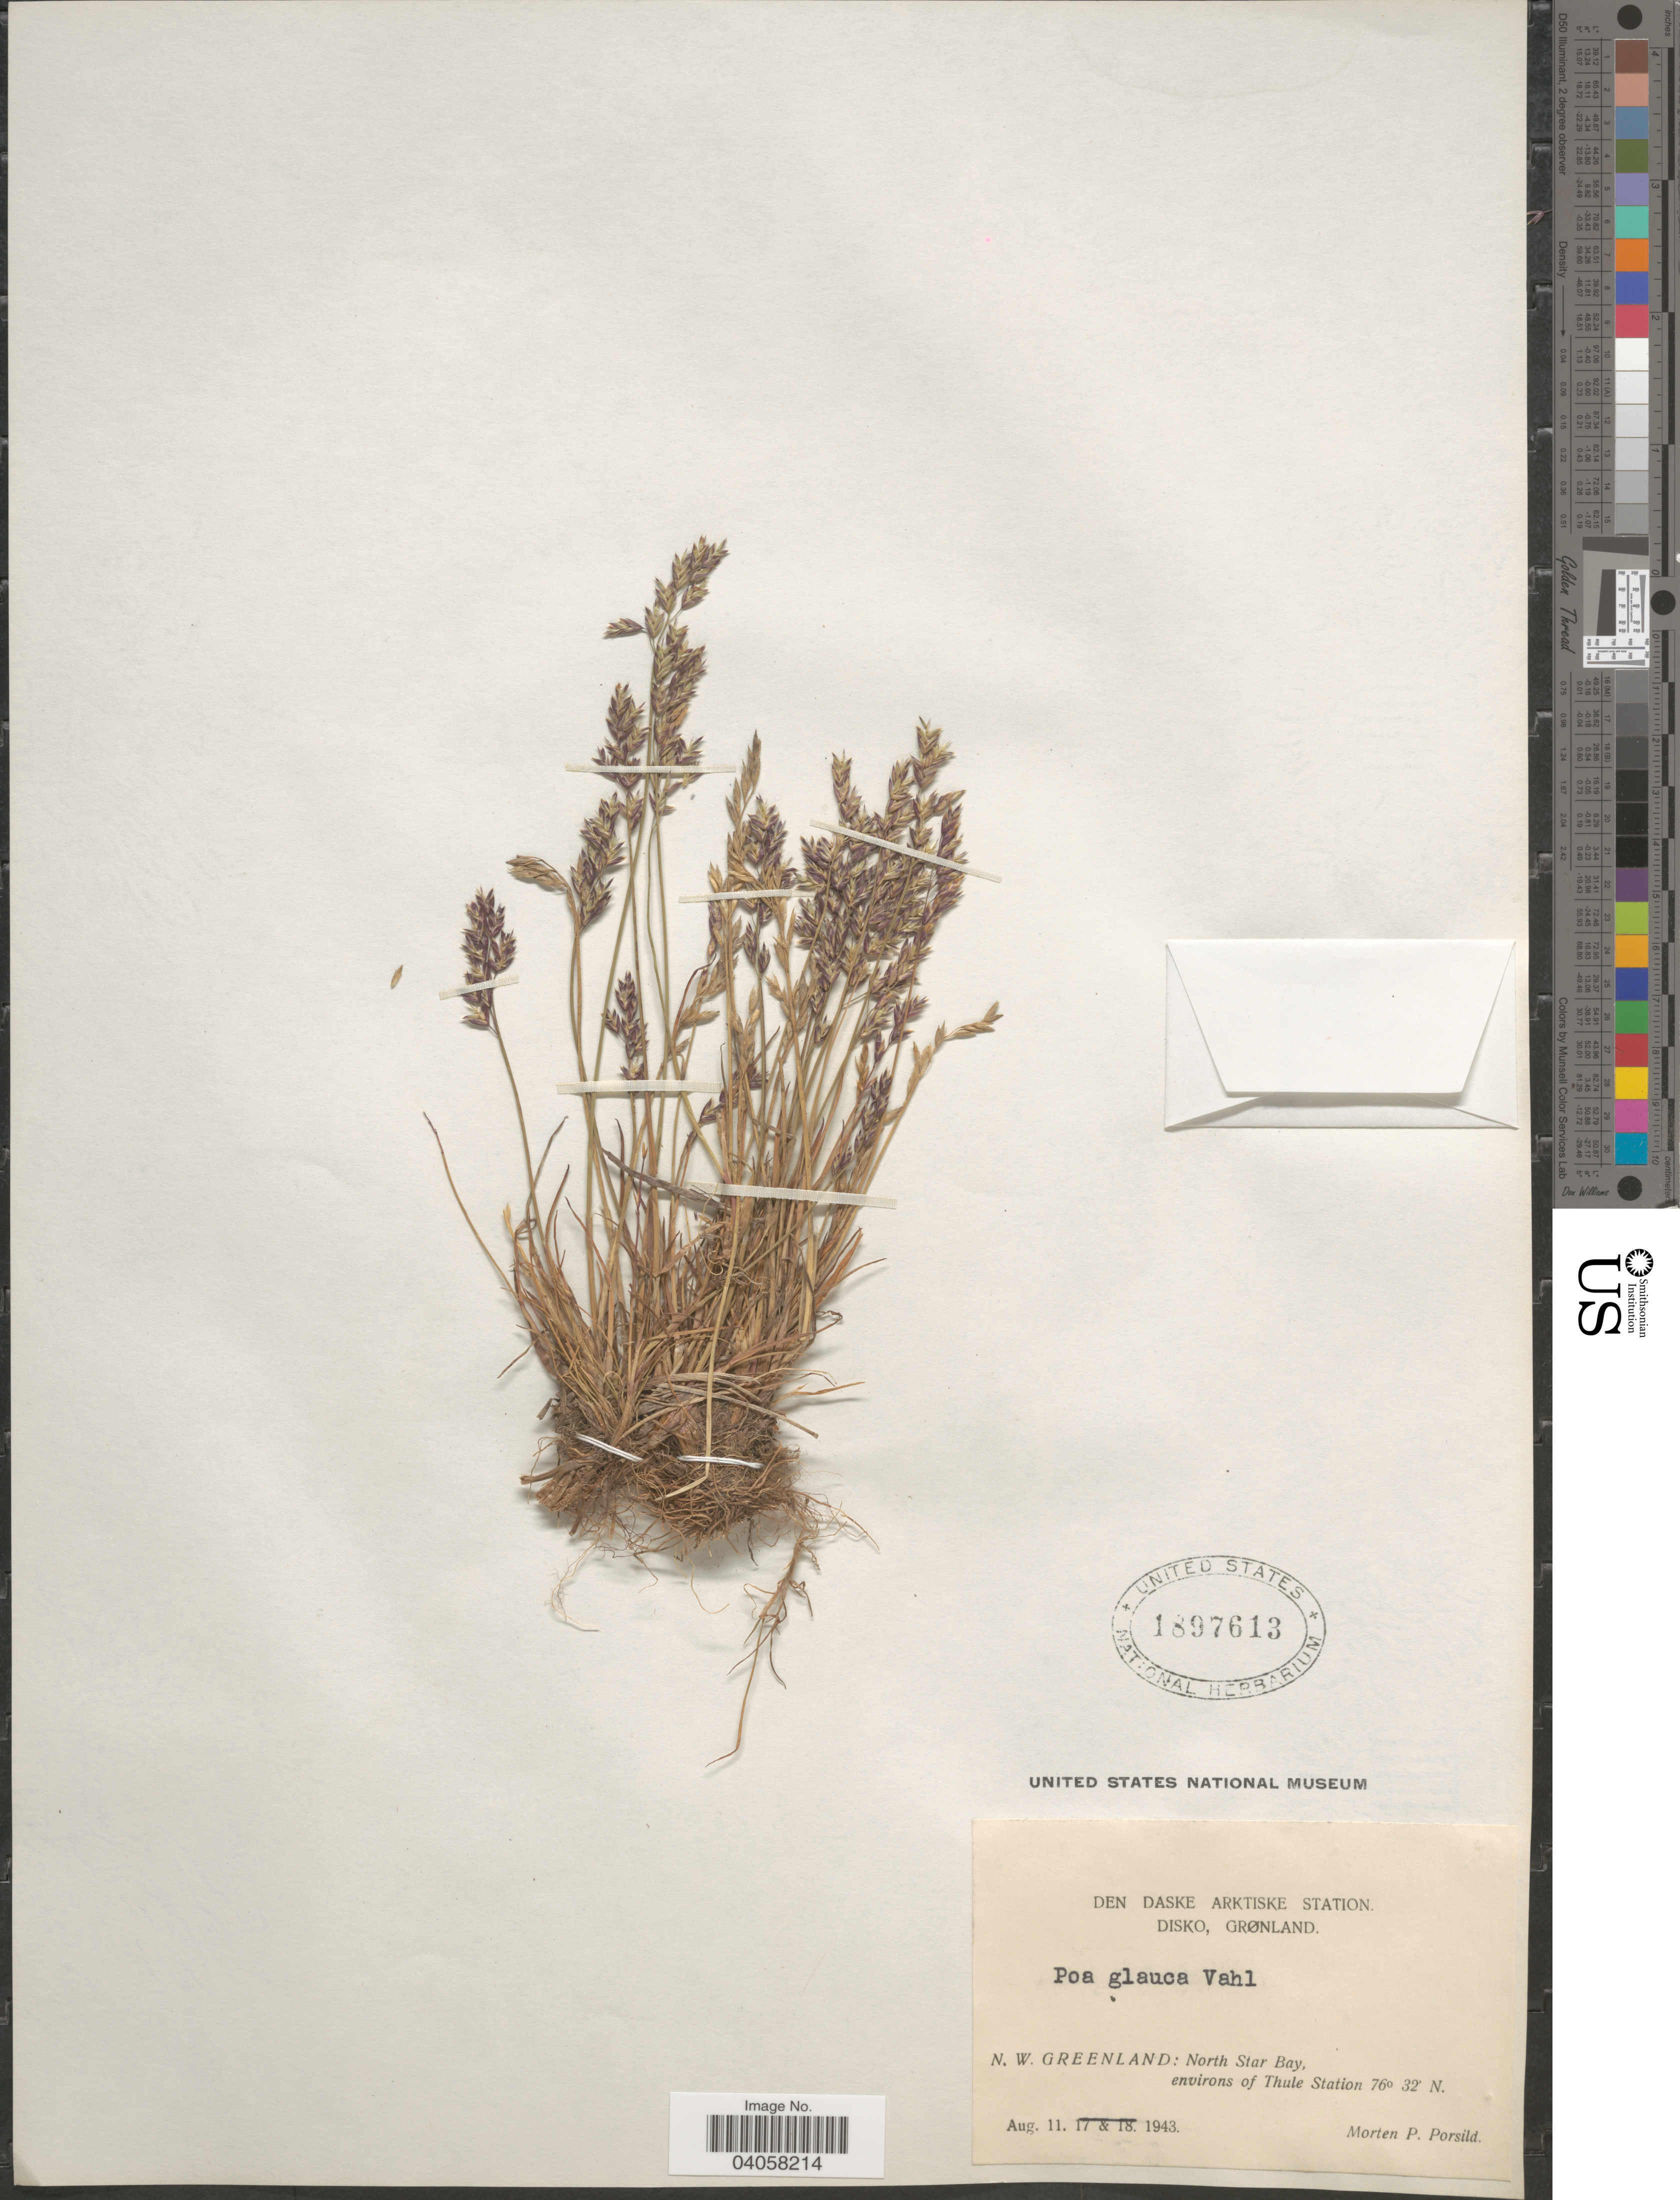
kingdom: Plantae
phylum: Tracheophyta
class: Liliopsida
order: Poales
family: Poaceae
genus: Poa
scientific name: Poa glauca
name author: Vahl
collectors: M. P. Porsild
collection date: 1943-08-11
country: Greenland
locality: Den Daske Arktiske Station. Disko, Grønland. N.W. Greenland: North Star Bay, environs of Thule Station.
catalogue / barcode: US 1897613